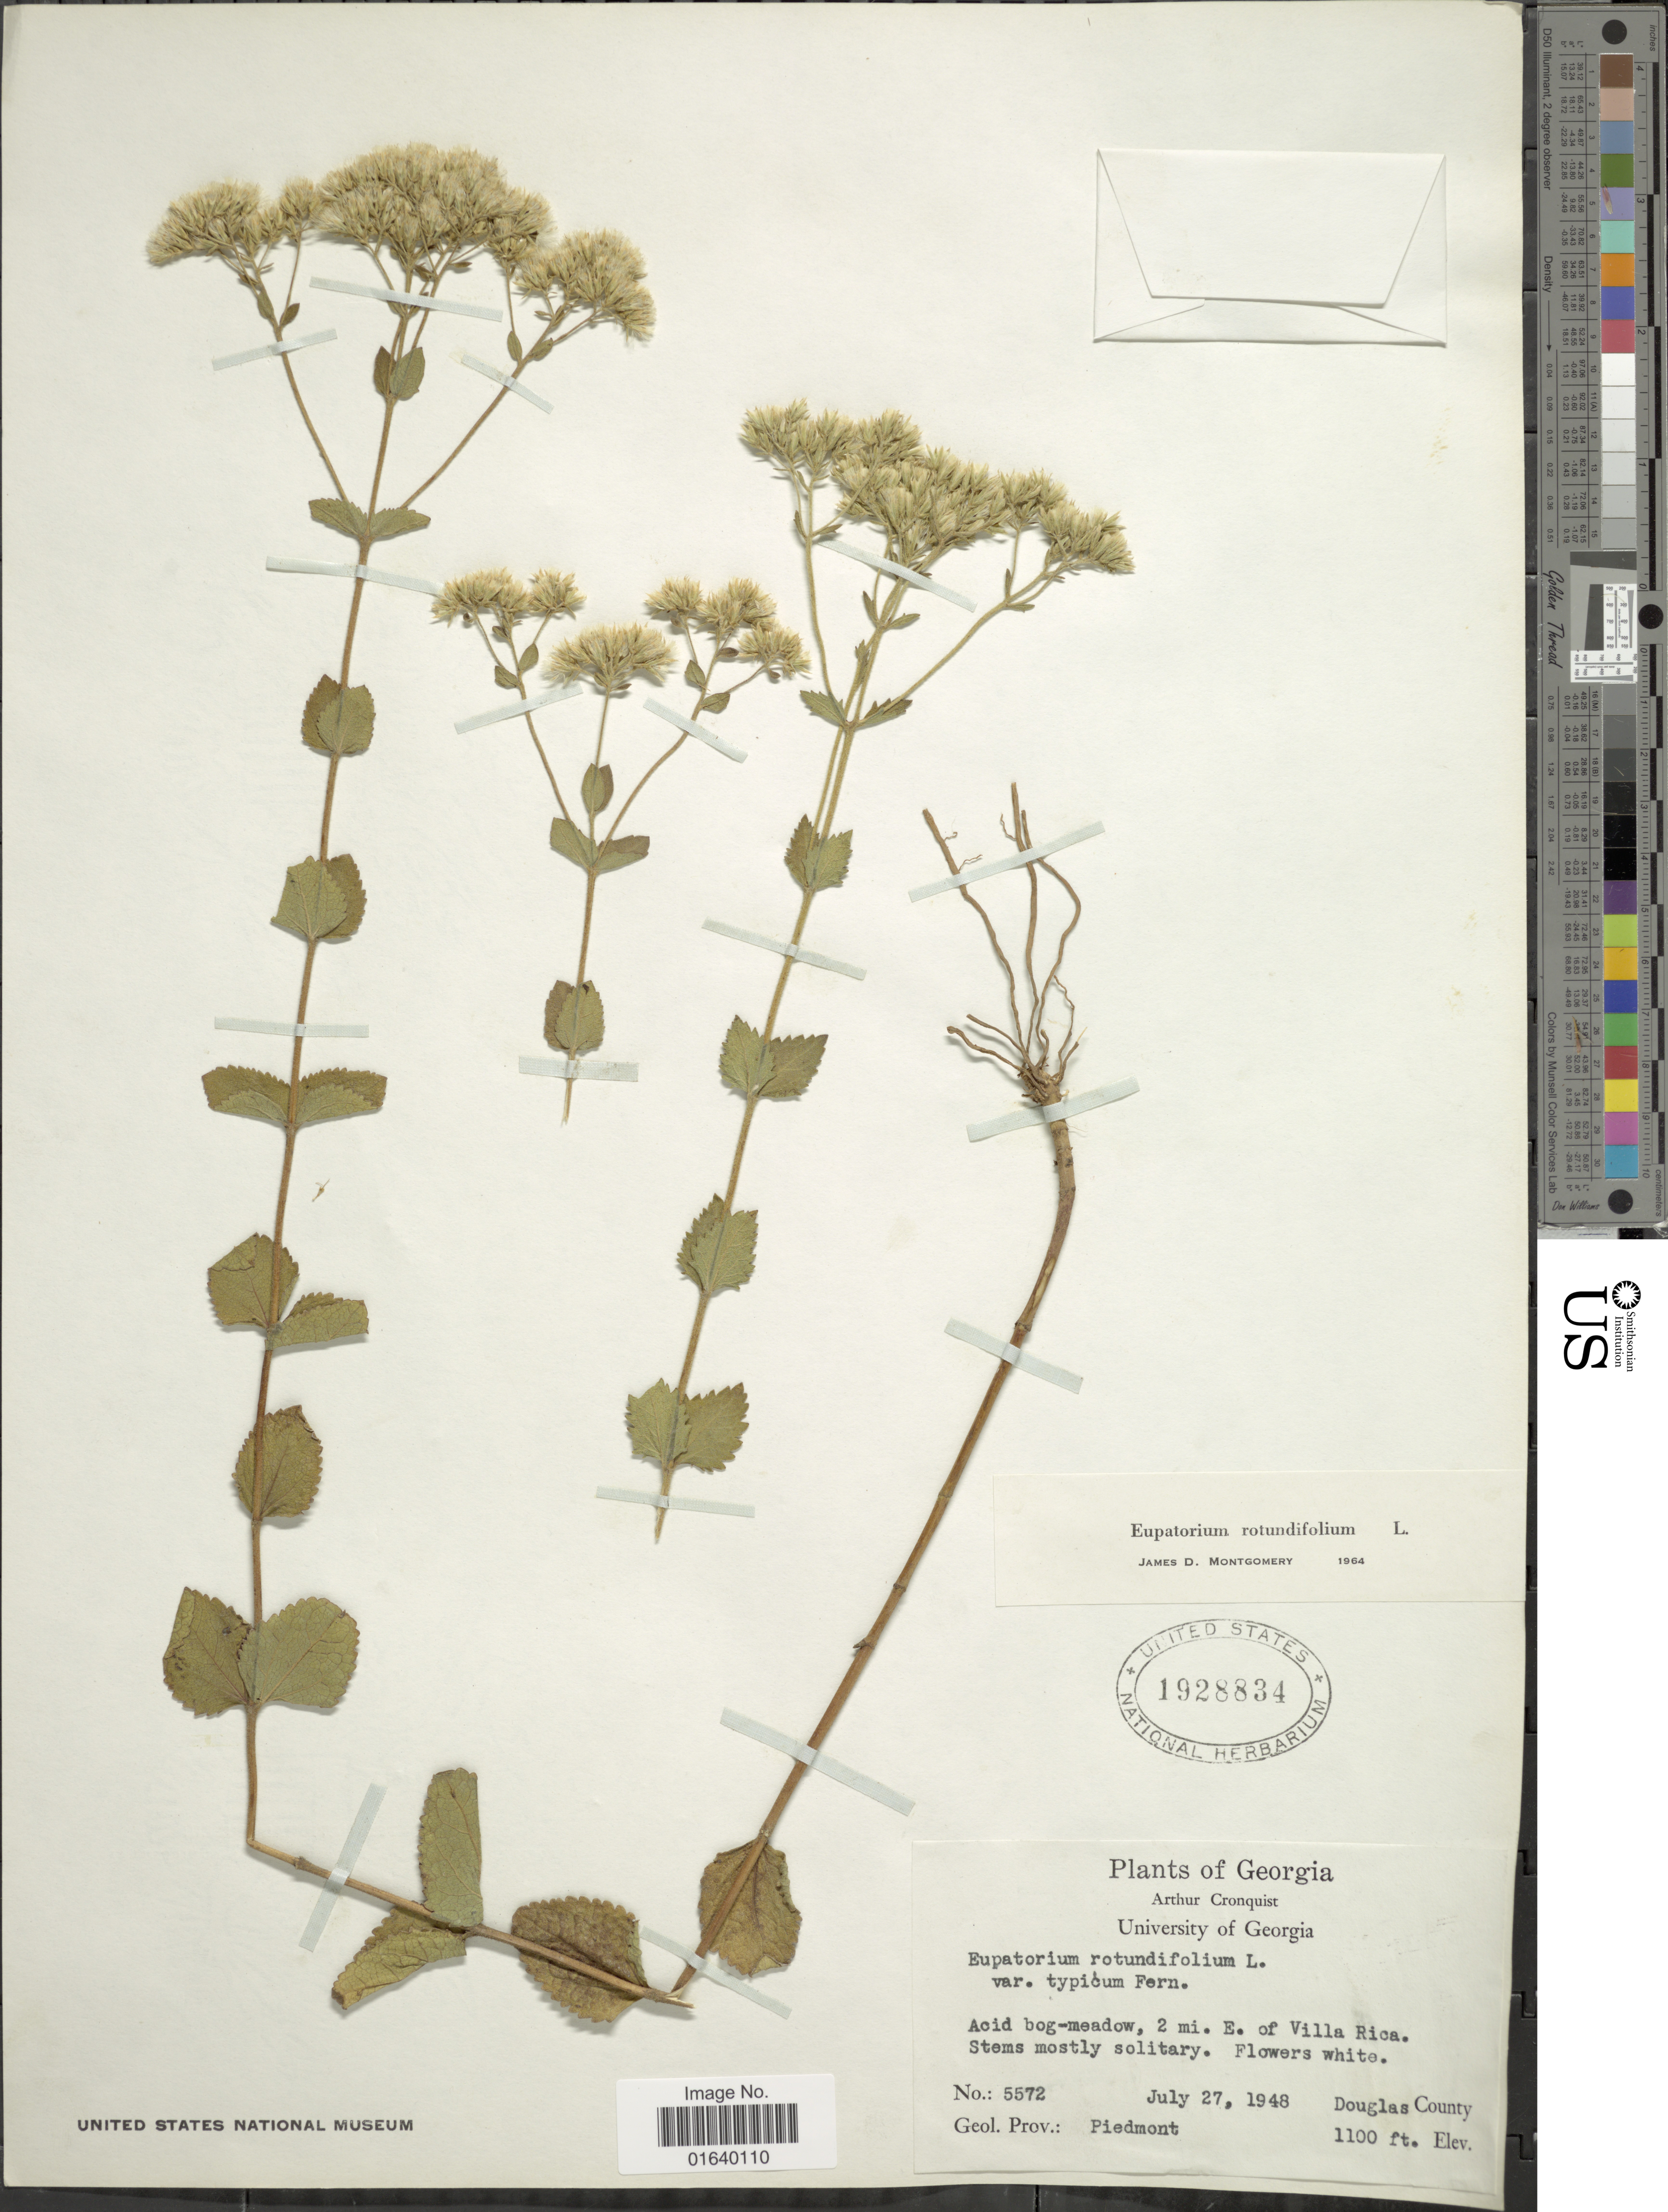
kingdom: Plantae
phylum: Tracheophyta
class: Magnoliopsida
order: Asterales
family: Asteraceae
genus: Eupatorium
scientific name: Eupatorium rotundifolium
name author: L.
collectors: A. J. Cronquist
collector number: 5572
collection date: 1948-07-27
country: United States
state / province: Georgia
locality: Acid bog-meadow, 2 mi. E. of Villa Rica, Douglas County, Geol. Prov.: Piedmont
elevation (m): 335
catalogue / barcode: US 1928834